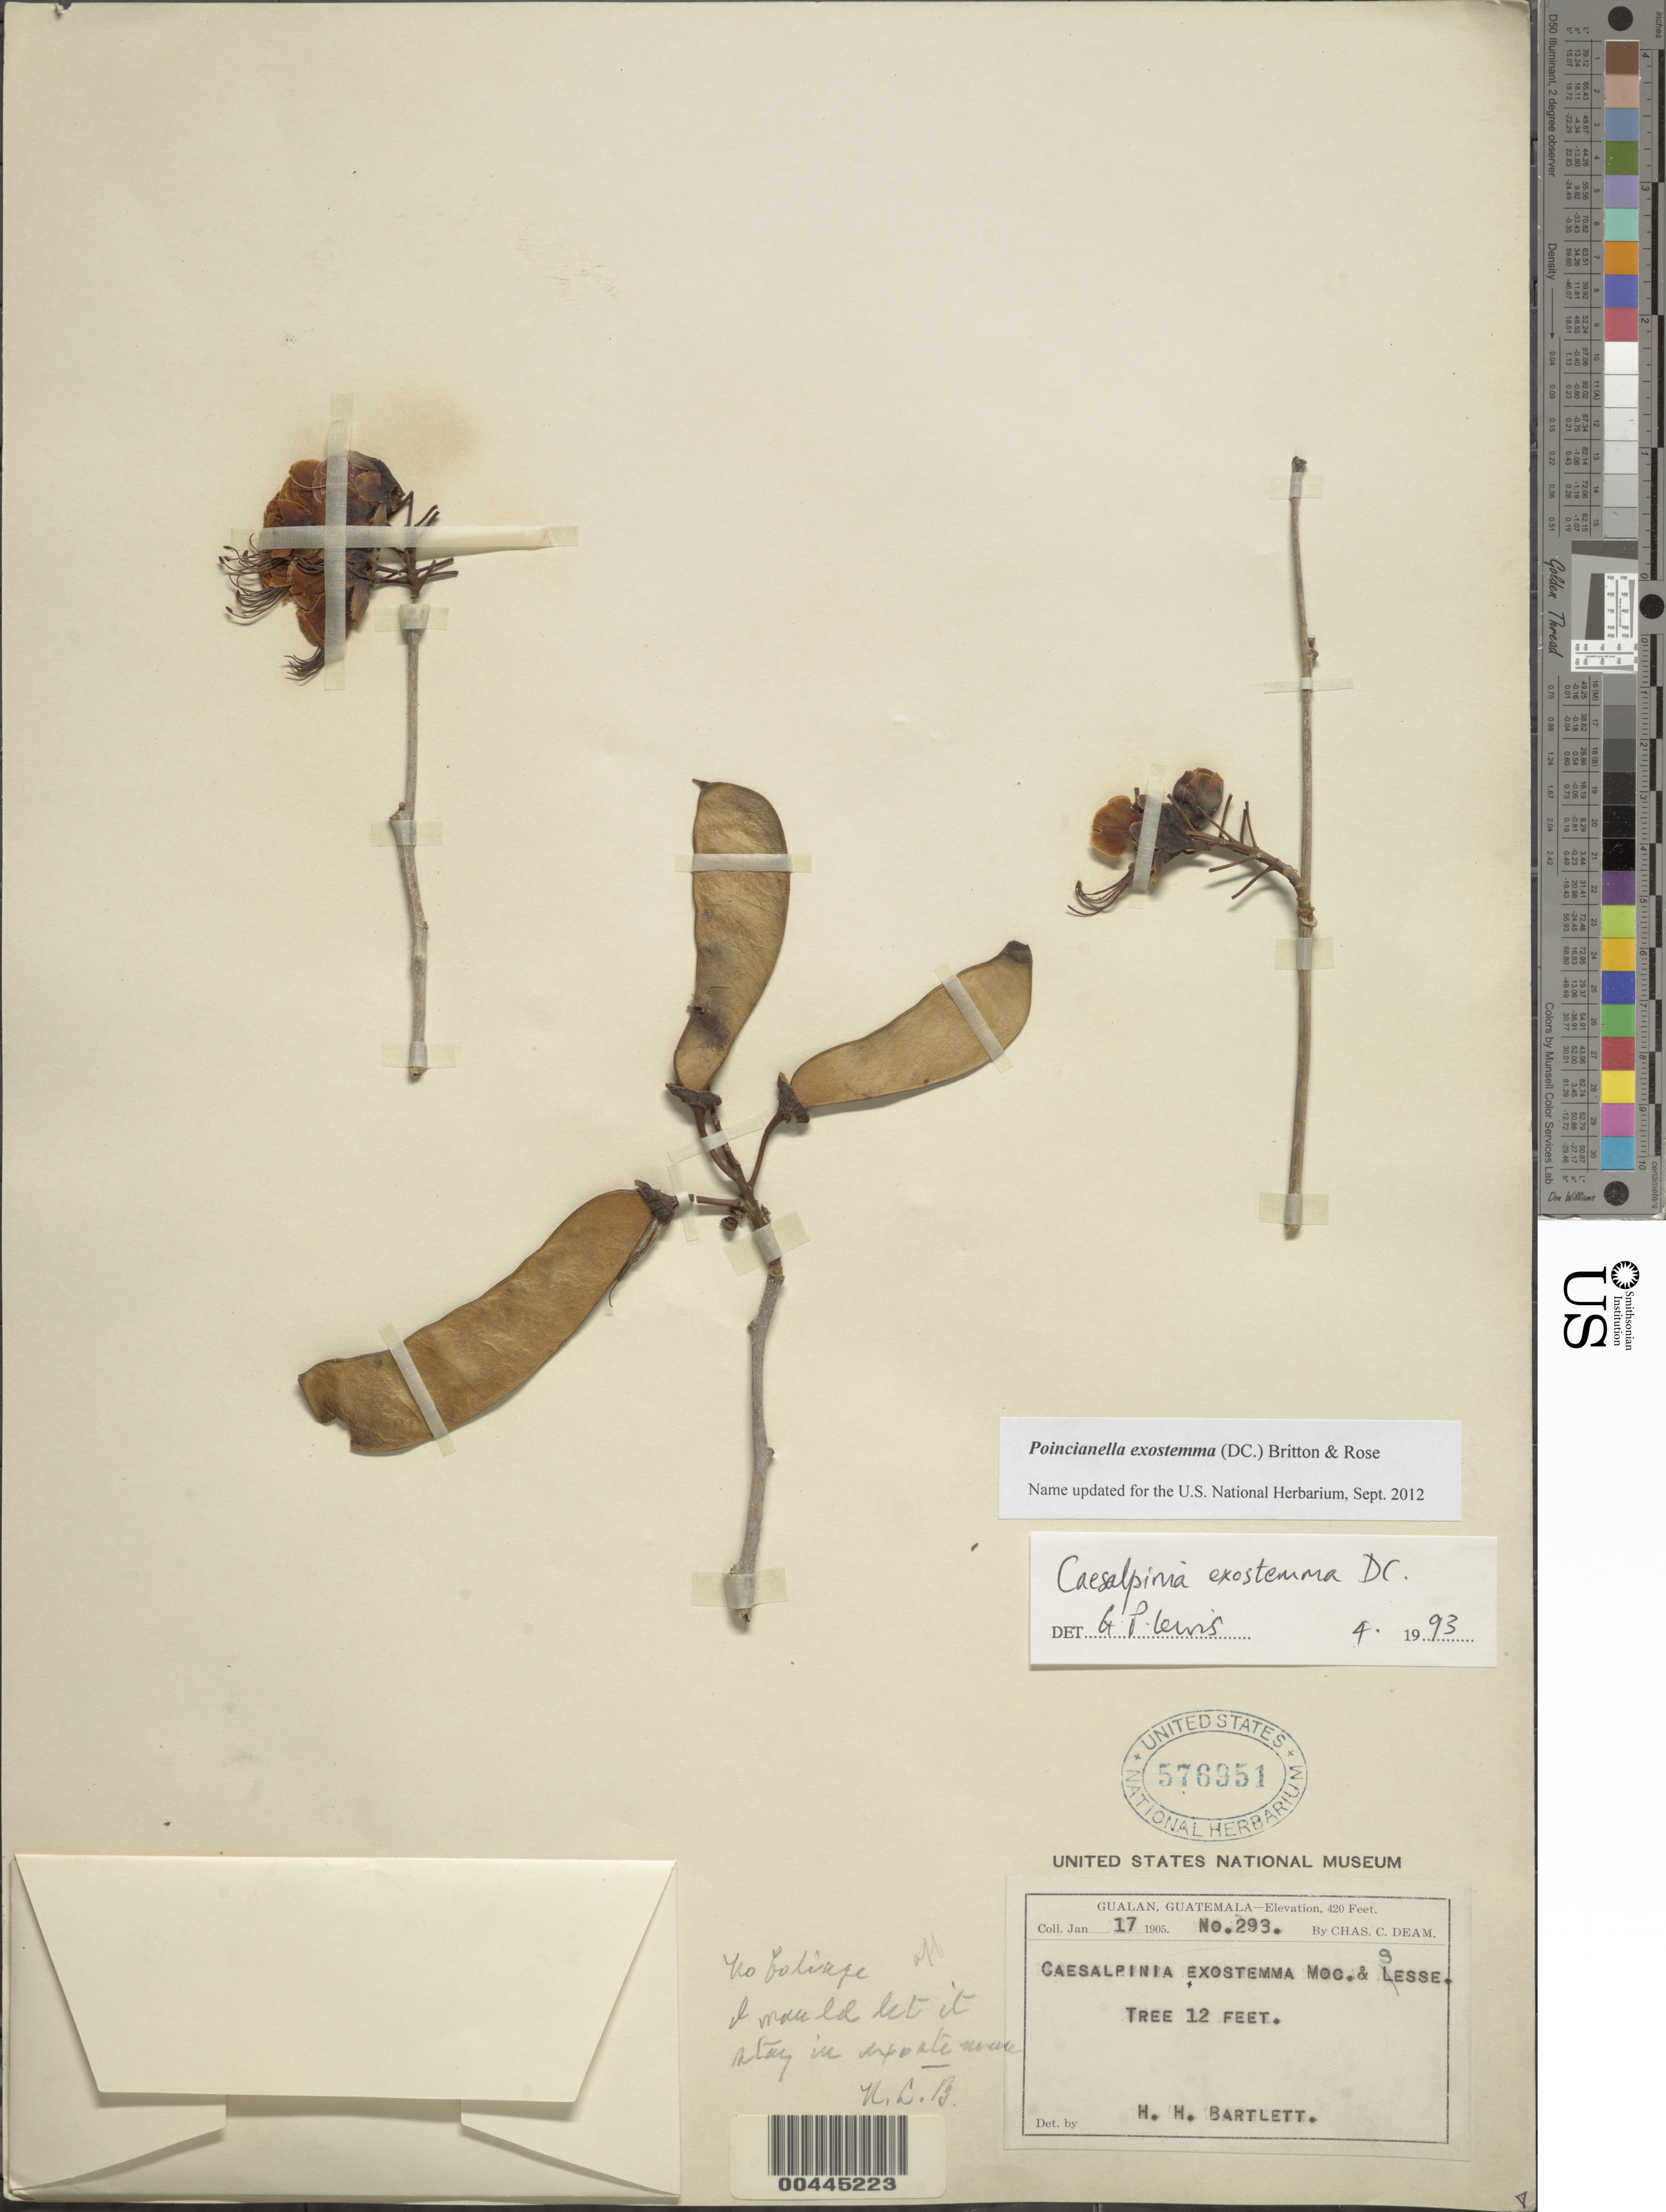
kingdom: Plantae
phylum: Tracheophyta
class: Magnoliopsida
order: Fabales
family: Fabaceae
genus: Erythrostemon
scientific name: Erythrostemon exostemma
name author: (Moc. & Sessé ex DC.) Gagnon & G.P. Lewis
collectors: C. C. Deam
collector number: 293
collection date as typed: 17 Jan 1905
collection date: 1905-01-17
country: Guatemala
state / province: Guatemala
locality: Gualan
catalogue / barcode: US 576951